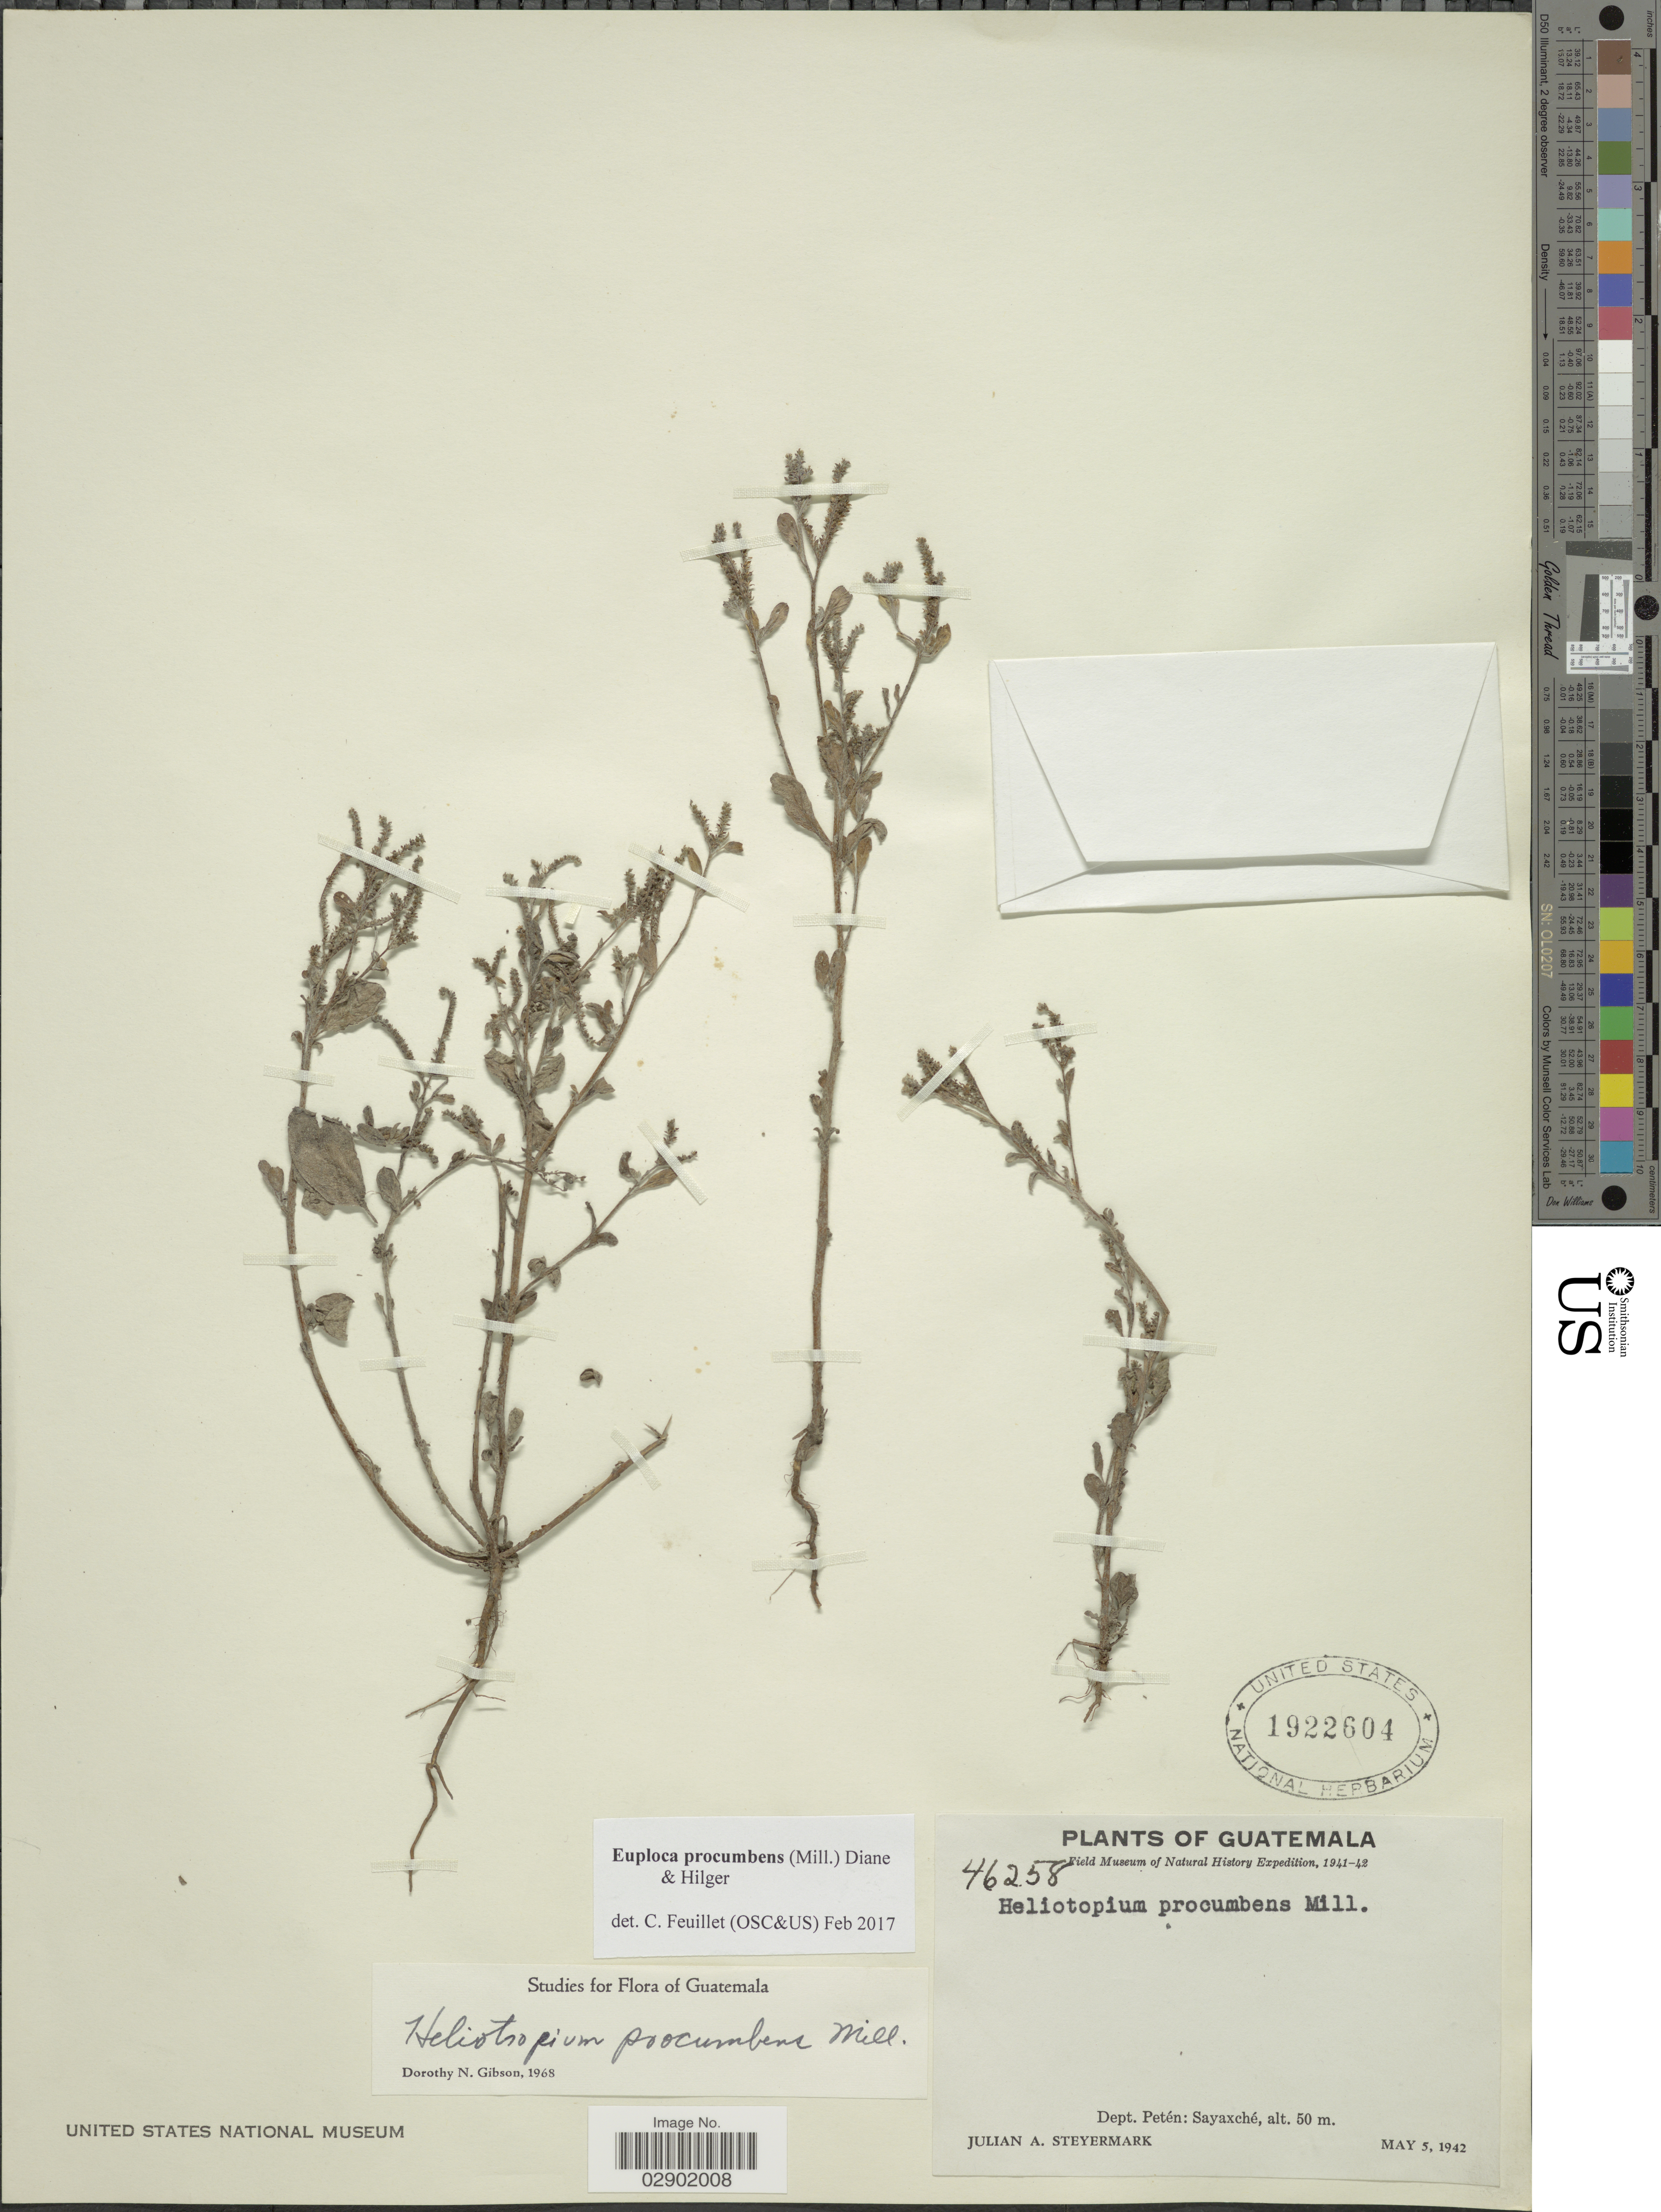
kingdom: Plantae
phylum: Tracheophyta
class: Magnoliopsida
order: Boraginales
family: Heliotropiaceae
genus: Euploca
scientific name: Euploca procumbens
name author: (Mill.) Diane & Hilger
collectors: J. Steyermark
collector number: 46258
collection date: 1942-05-05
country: Guatemala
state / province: El Petén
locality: Dept. Petén: Sayaxché.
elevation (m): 50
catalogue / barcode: US 1922604